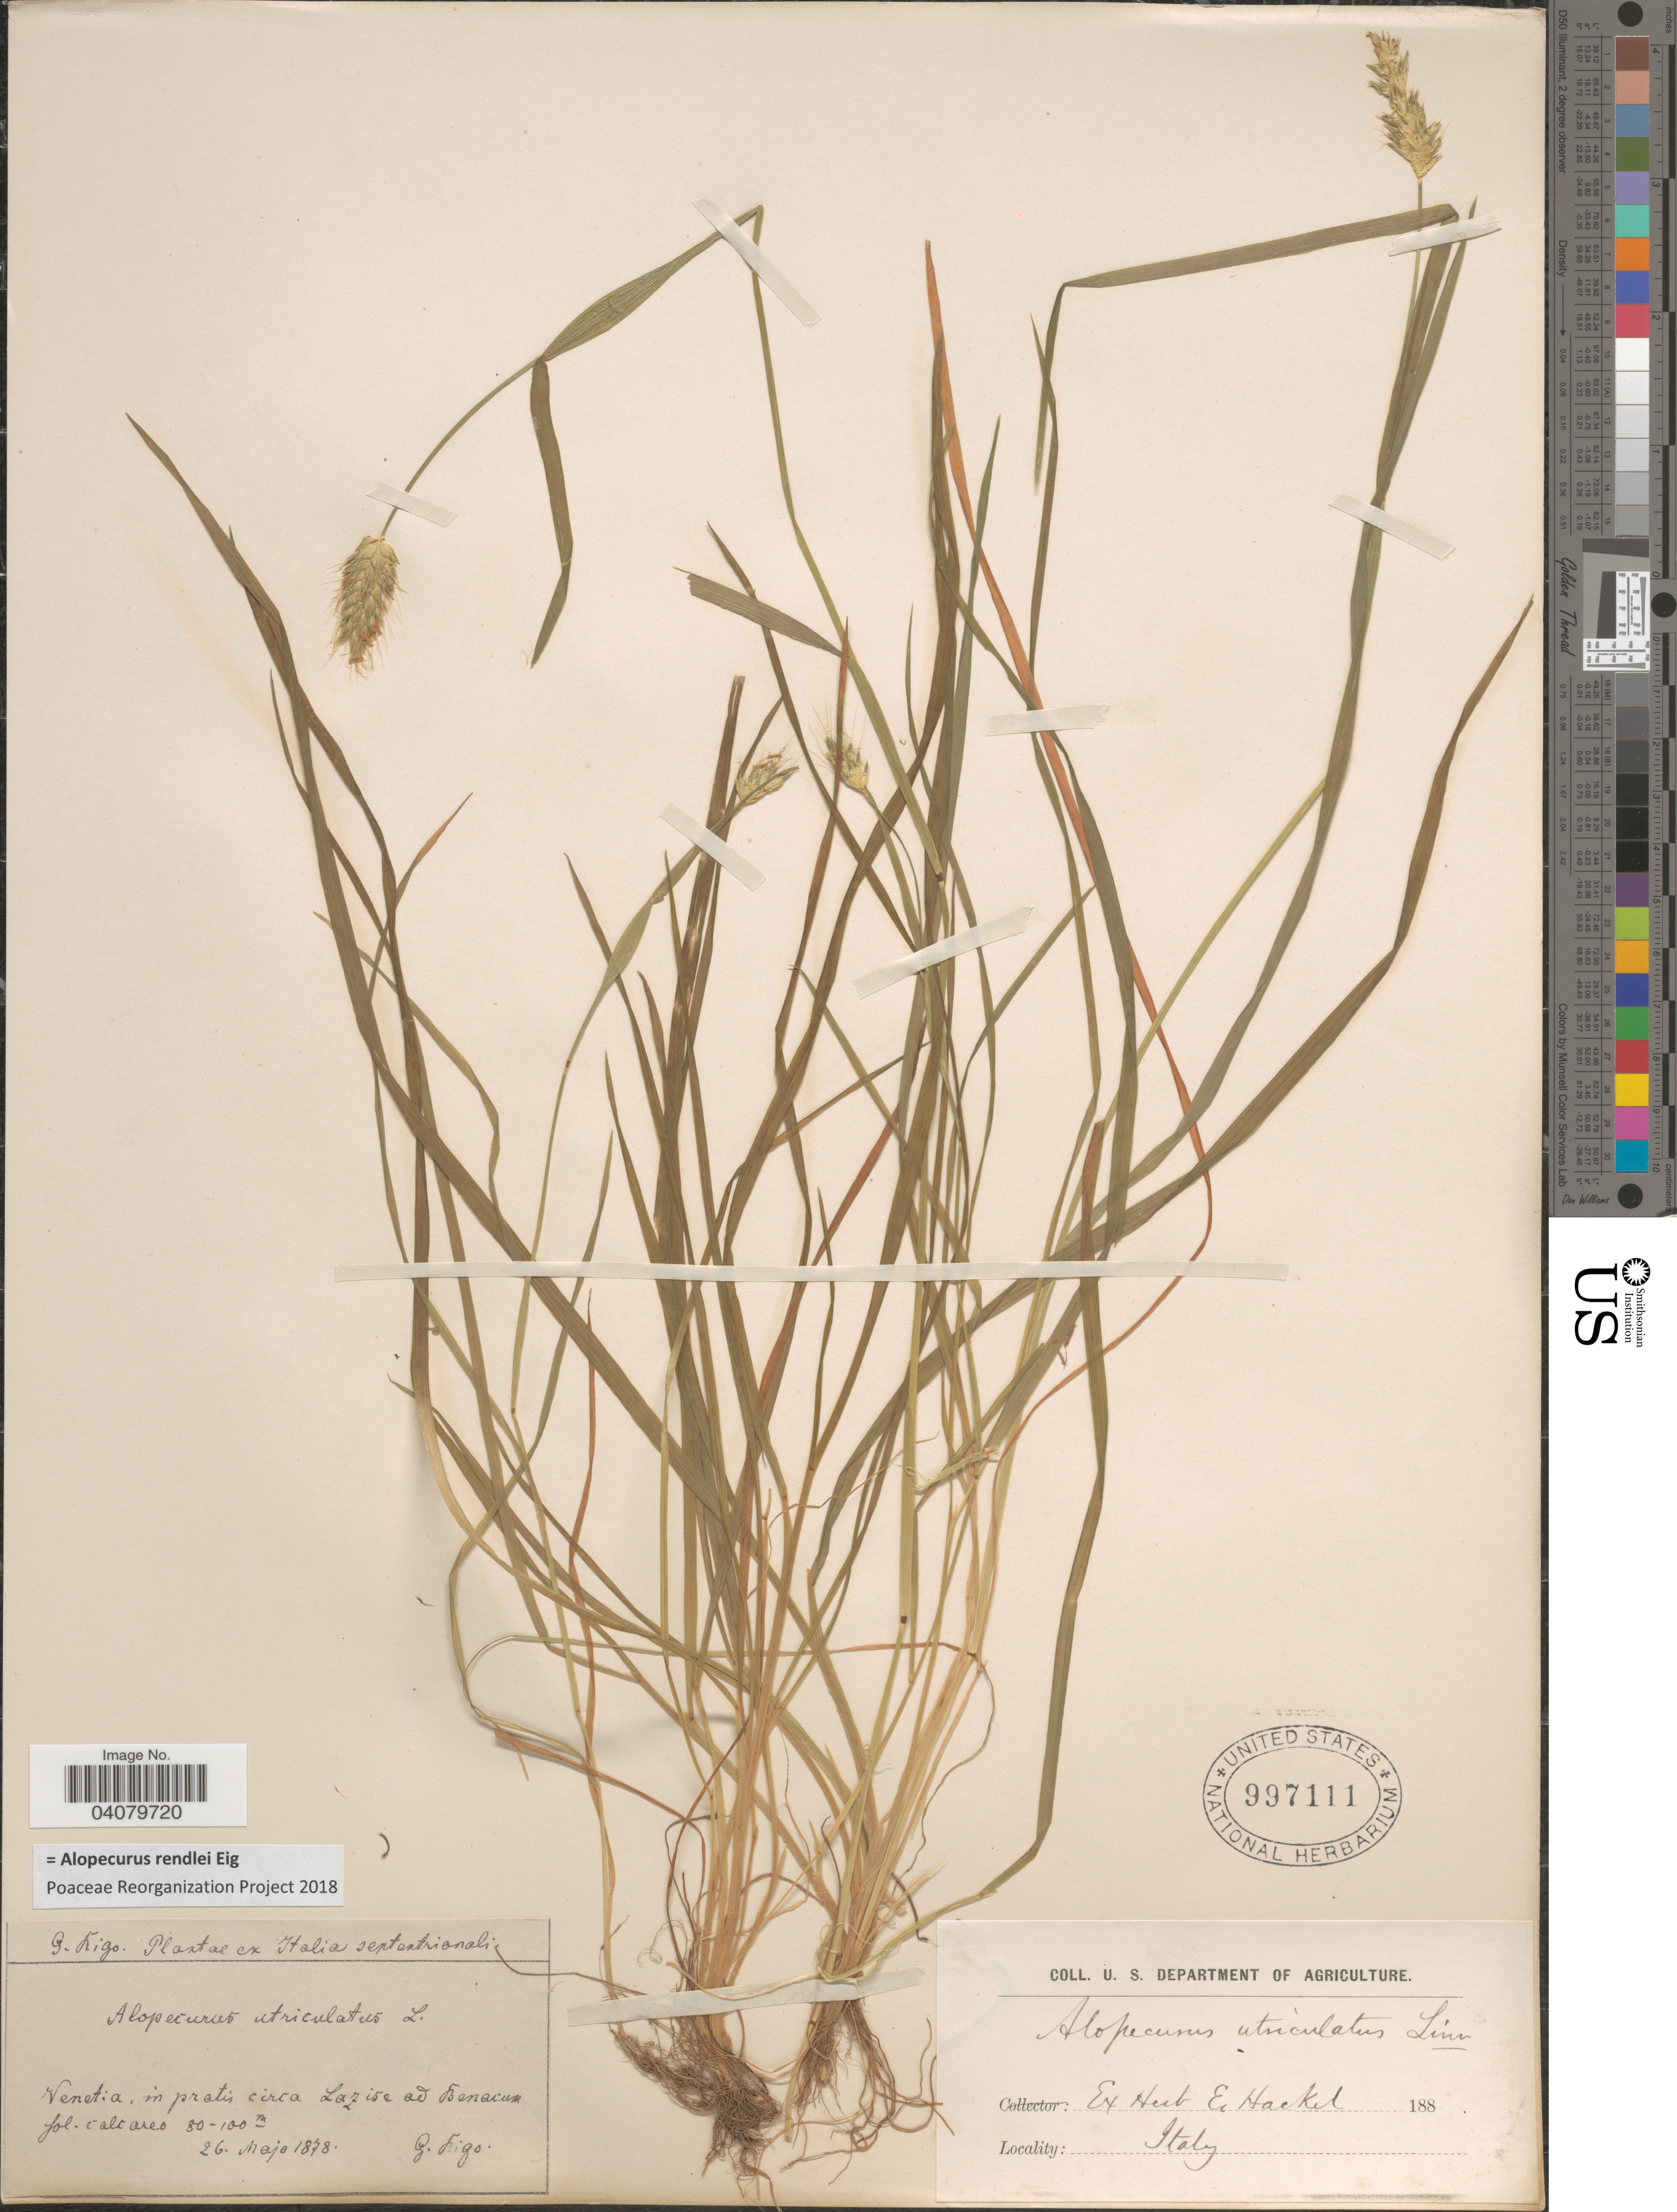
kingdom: Plantae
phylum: Tracheophyta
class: Liliopsida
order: Poales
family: Poaceae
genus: Alopecurus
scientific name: Alopecurus rendlei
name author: Eig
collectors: G. Rigo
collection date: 1878-05-26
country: Italy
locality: Italia septentrionali. Venetia, in pratis circa Lazise ad Benacum fol. calcareo.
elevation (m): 80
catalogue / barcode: US 997111